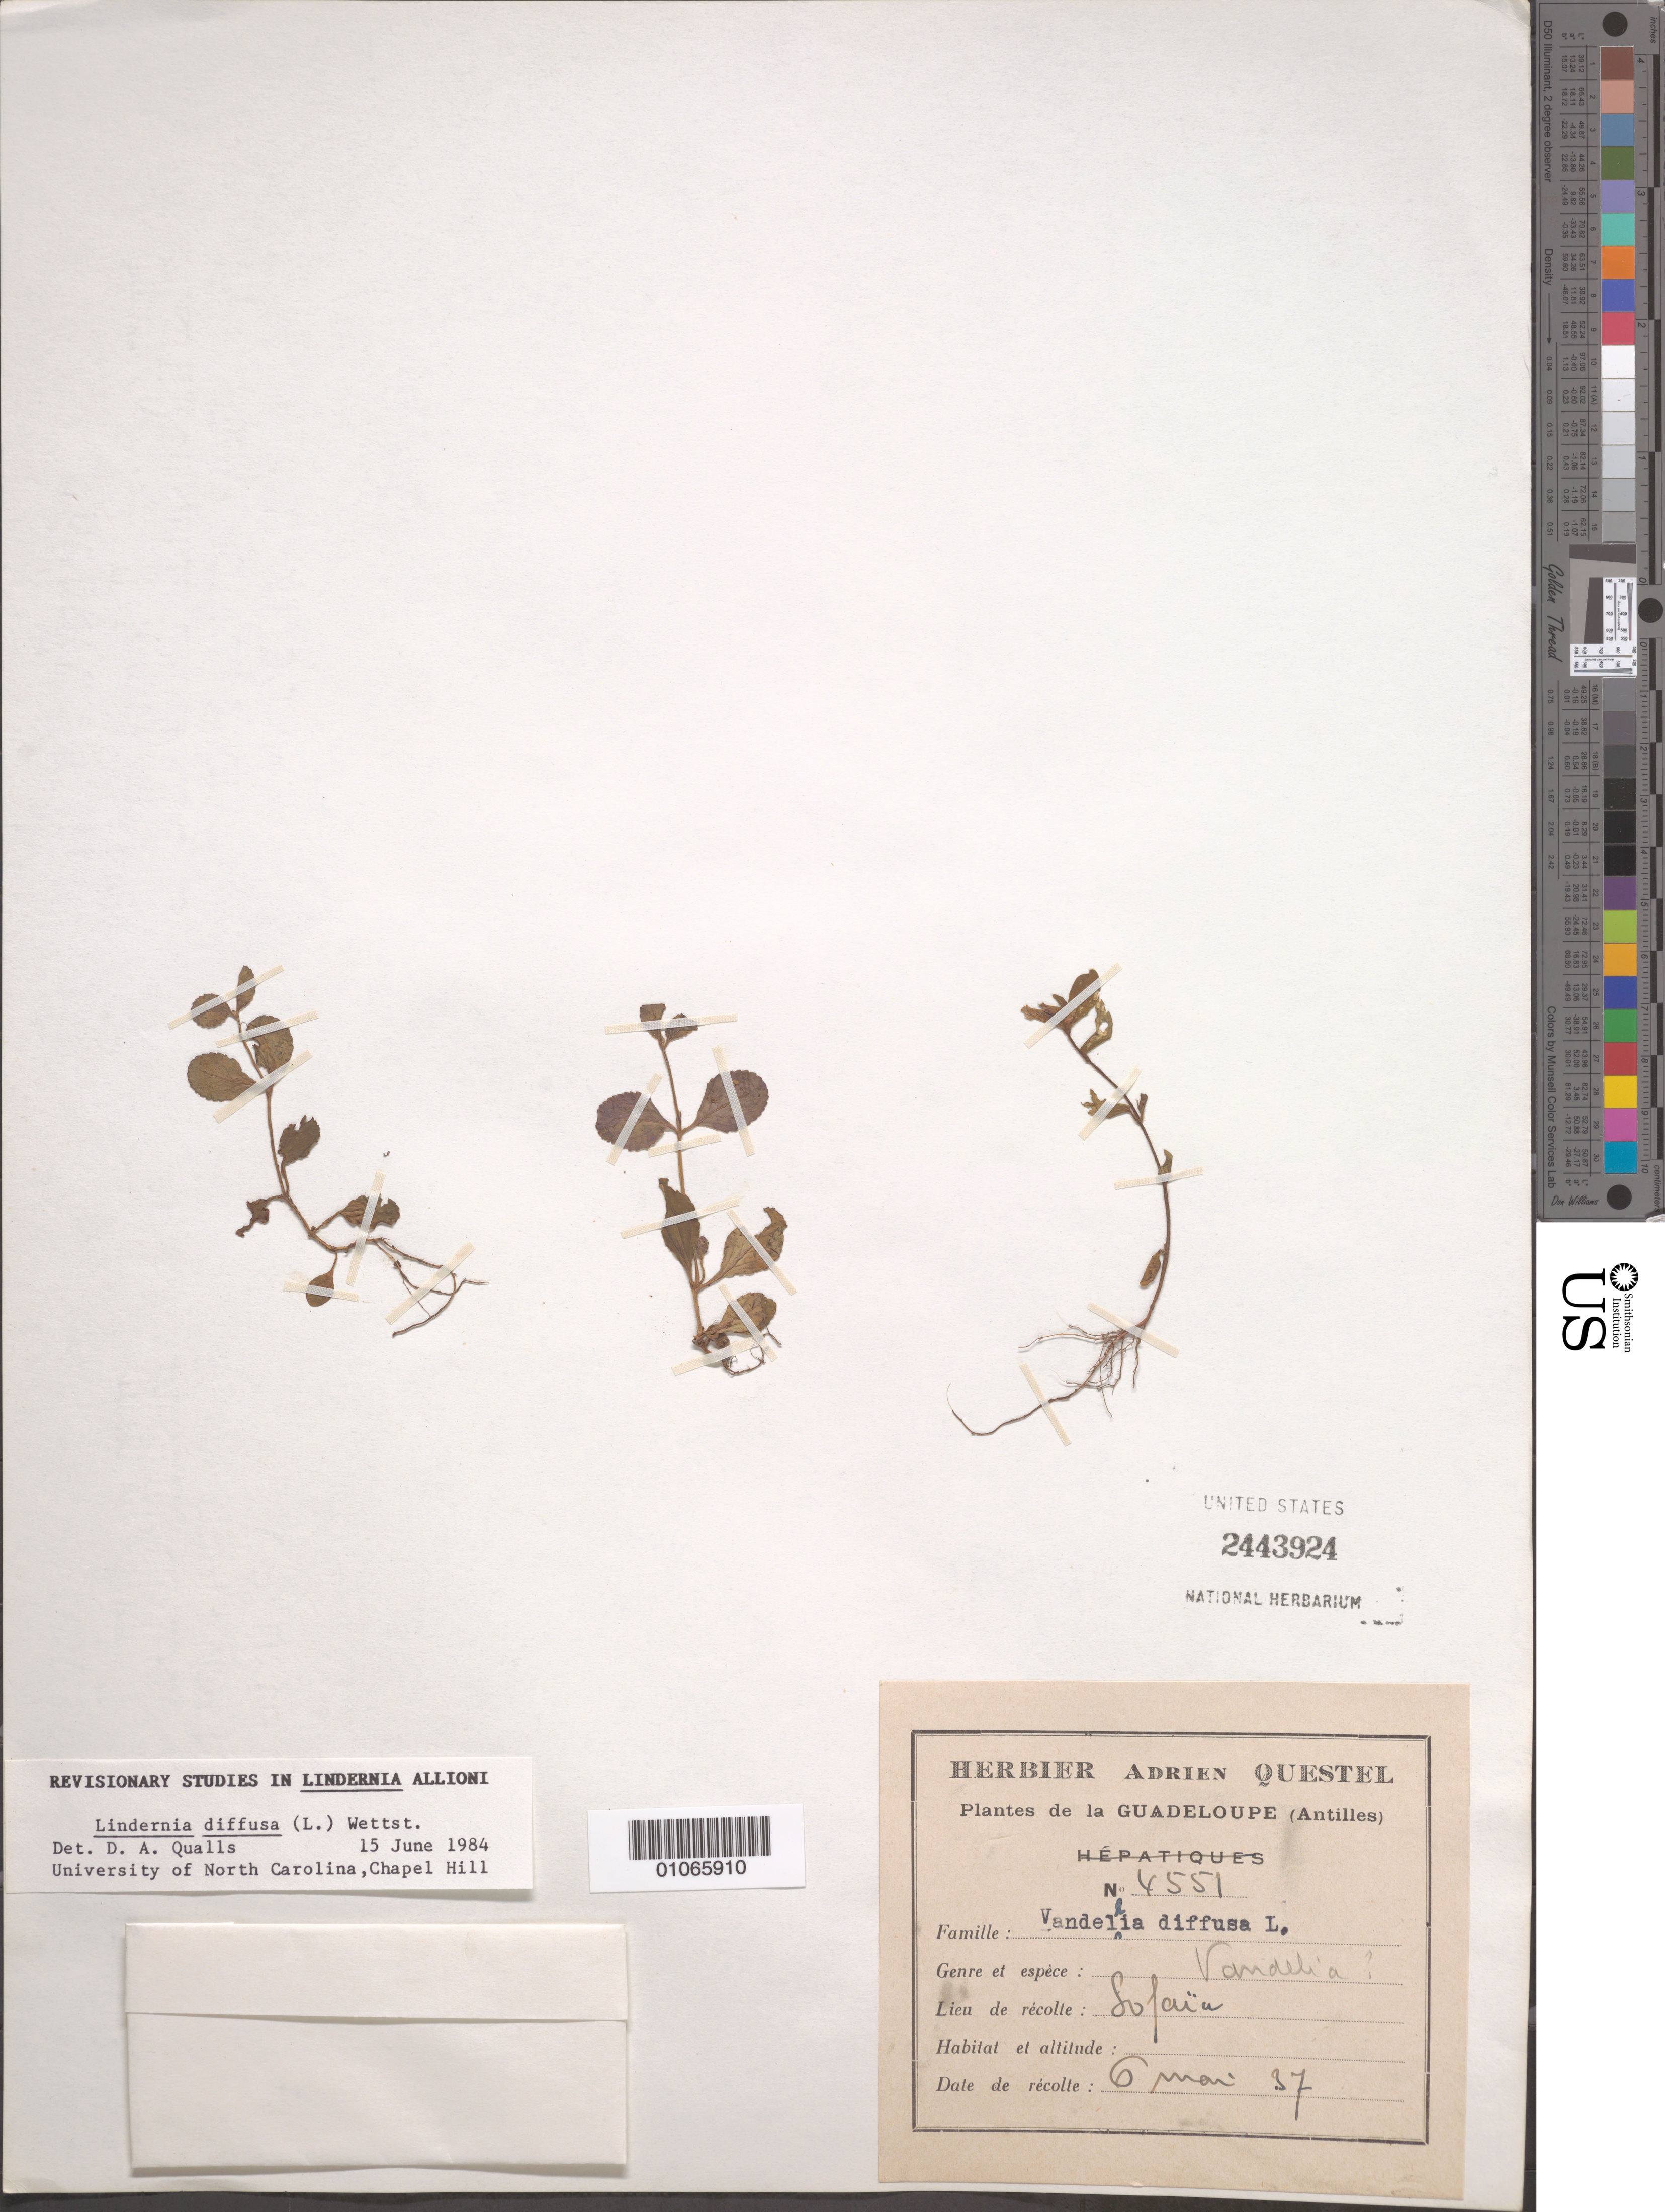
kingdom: Plantae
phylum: Tracheophyta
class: Magnoliopsida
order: Lamiales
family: Linderniaceae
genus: Lindernia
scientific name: Lindernia diffusa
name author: (L.) Wettst.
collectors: A. Questel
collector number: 4551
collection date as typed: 06 Mar 1937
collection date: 1937-03-06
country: Guadeloupe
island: Basse Terre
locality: Sofaia?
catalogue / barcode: US 2443924